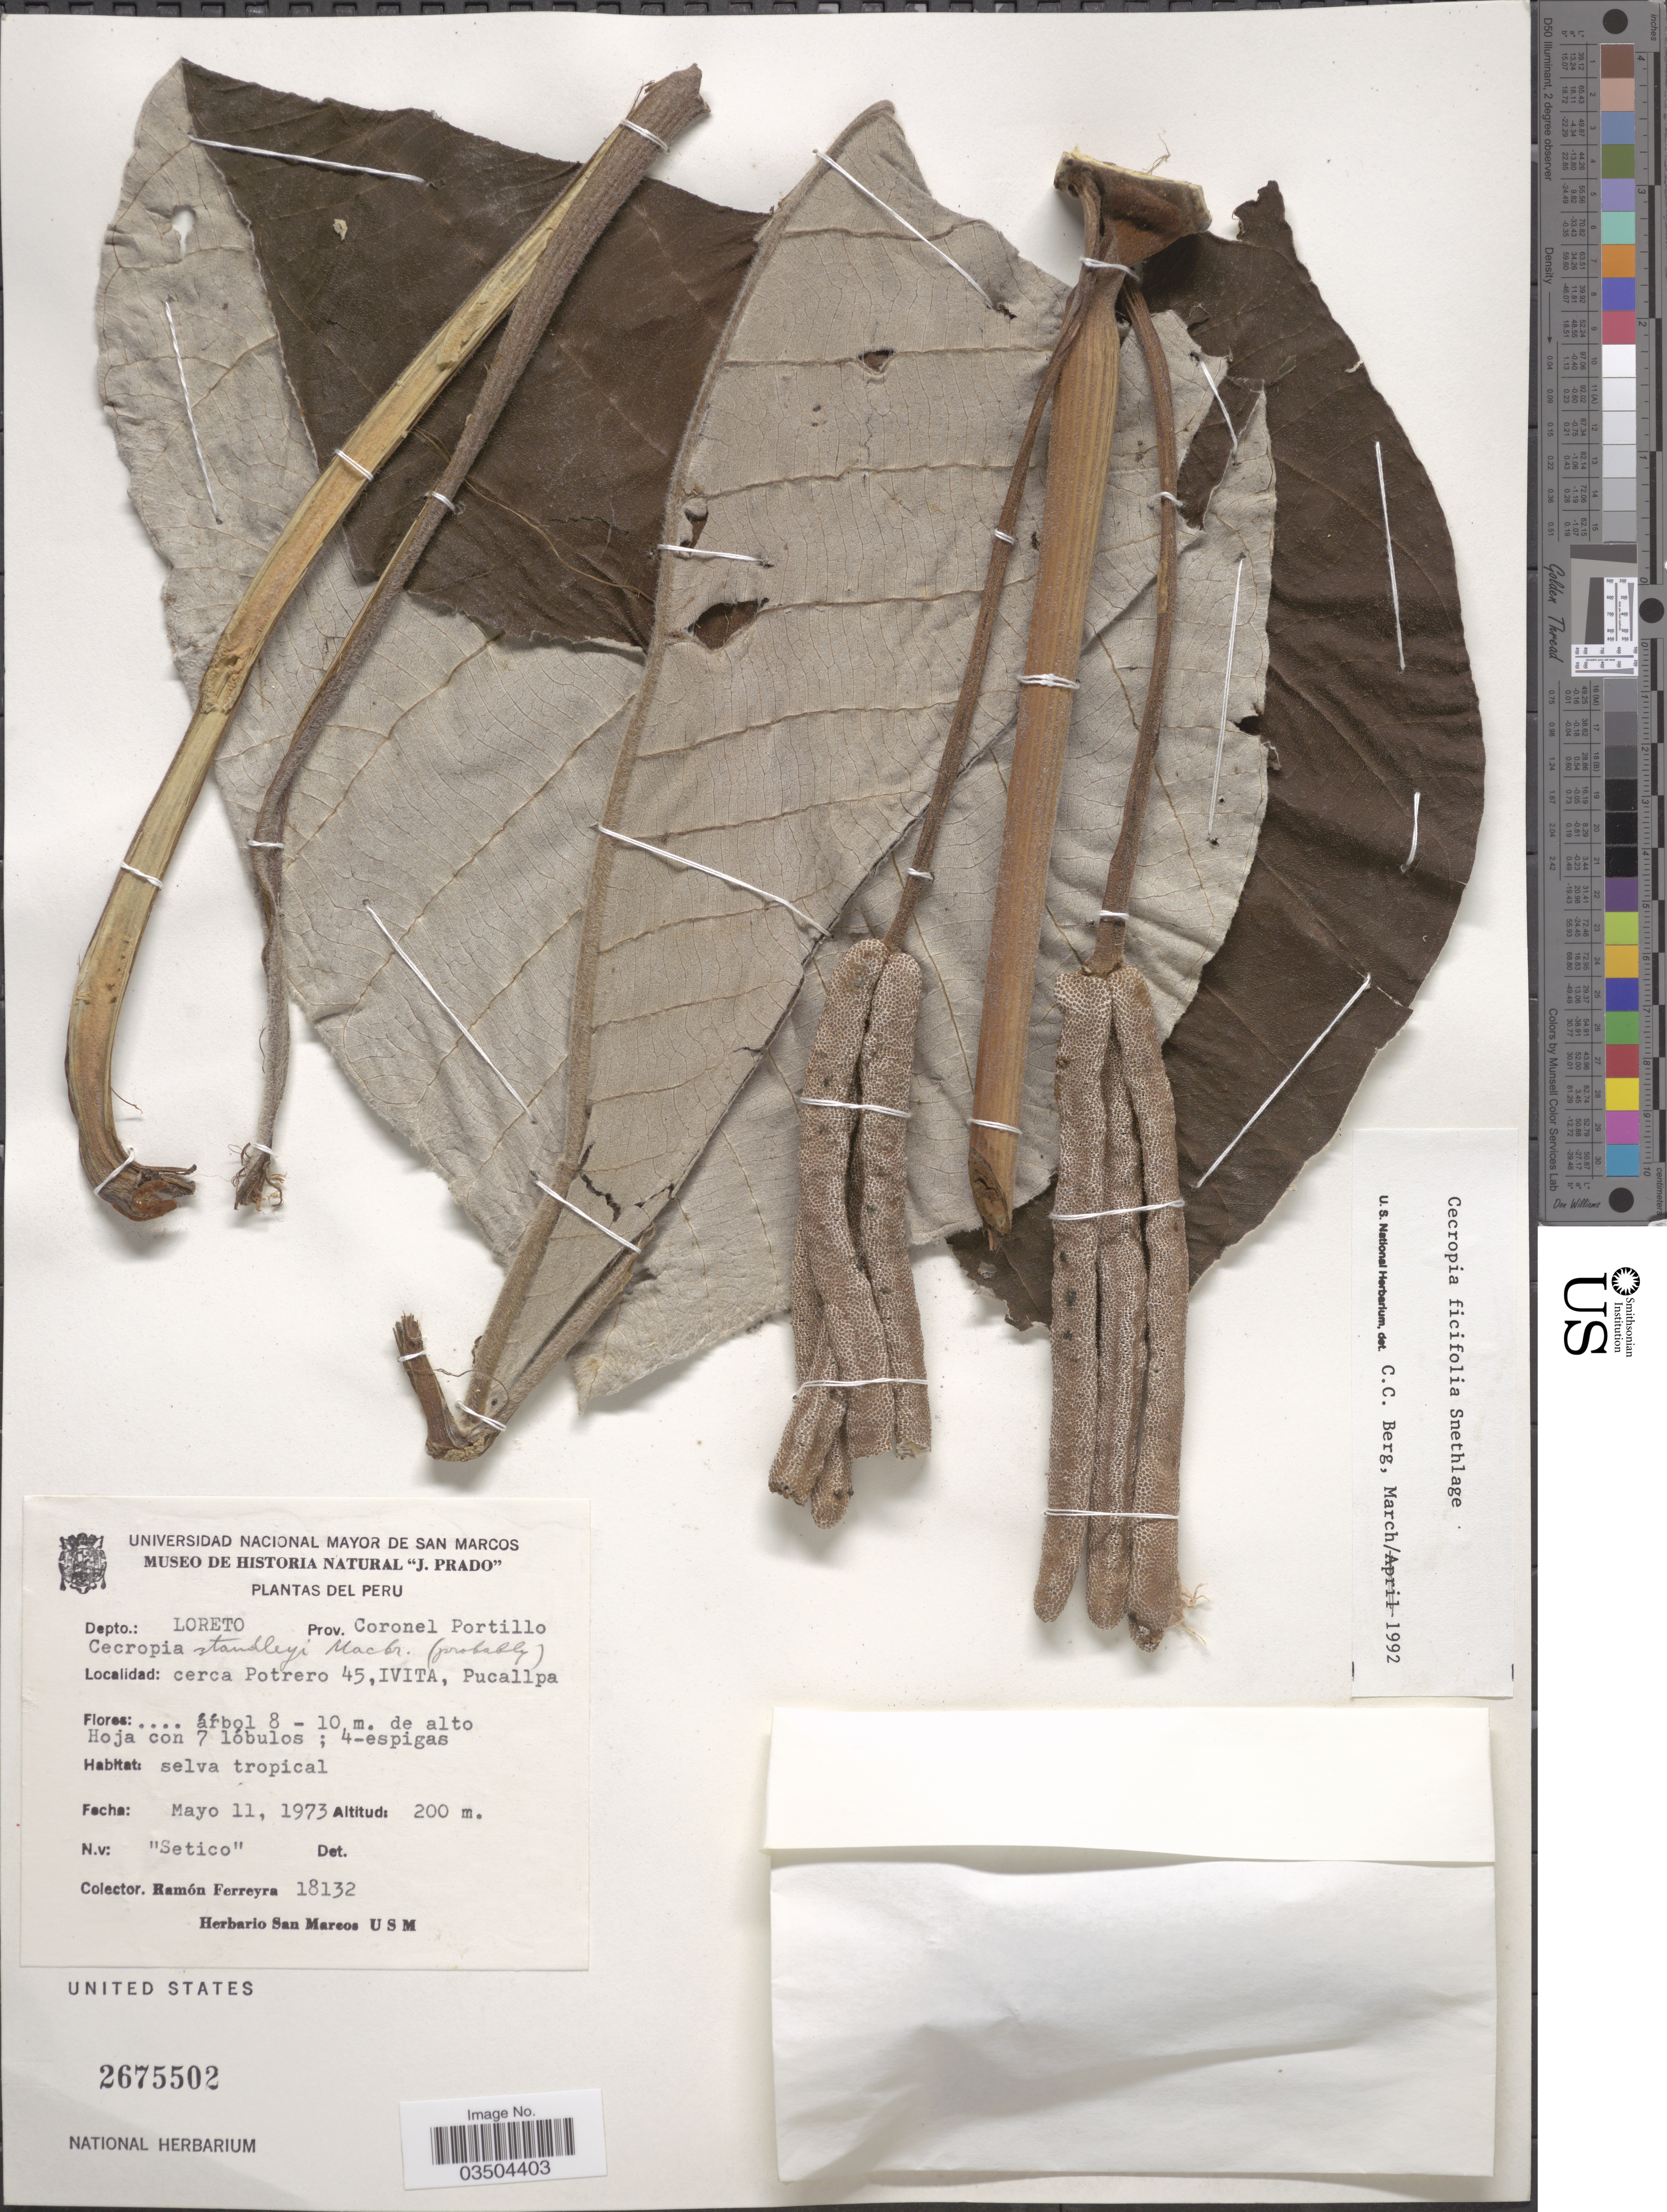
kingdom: Plantae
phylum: Tracheophyta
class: Magnoliopsida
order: Rosales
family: Urticaceae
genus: Cecropia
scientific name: Cecropia ficifolia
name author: Snethlage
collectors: R. A. Ferreyra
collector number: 18132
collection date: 1973-05-11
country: Peru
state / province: Loreto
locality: Depto.: Loreto. Prov. Coronel Portillo. Cerca Potrero 45, Ivita, Pucallpa.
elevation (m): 200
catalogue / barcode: US 2675502